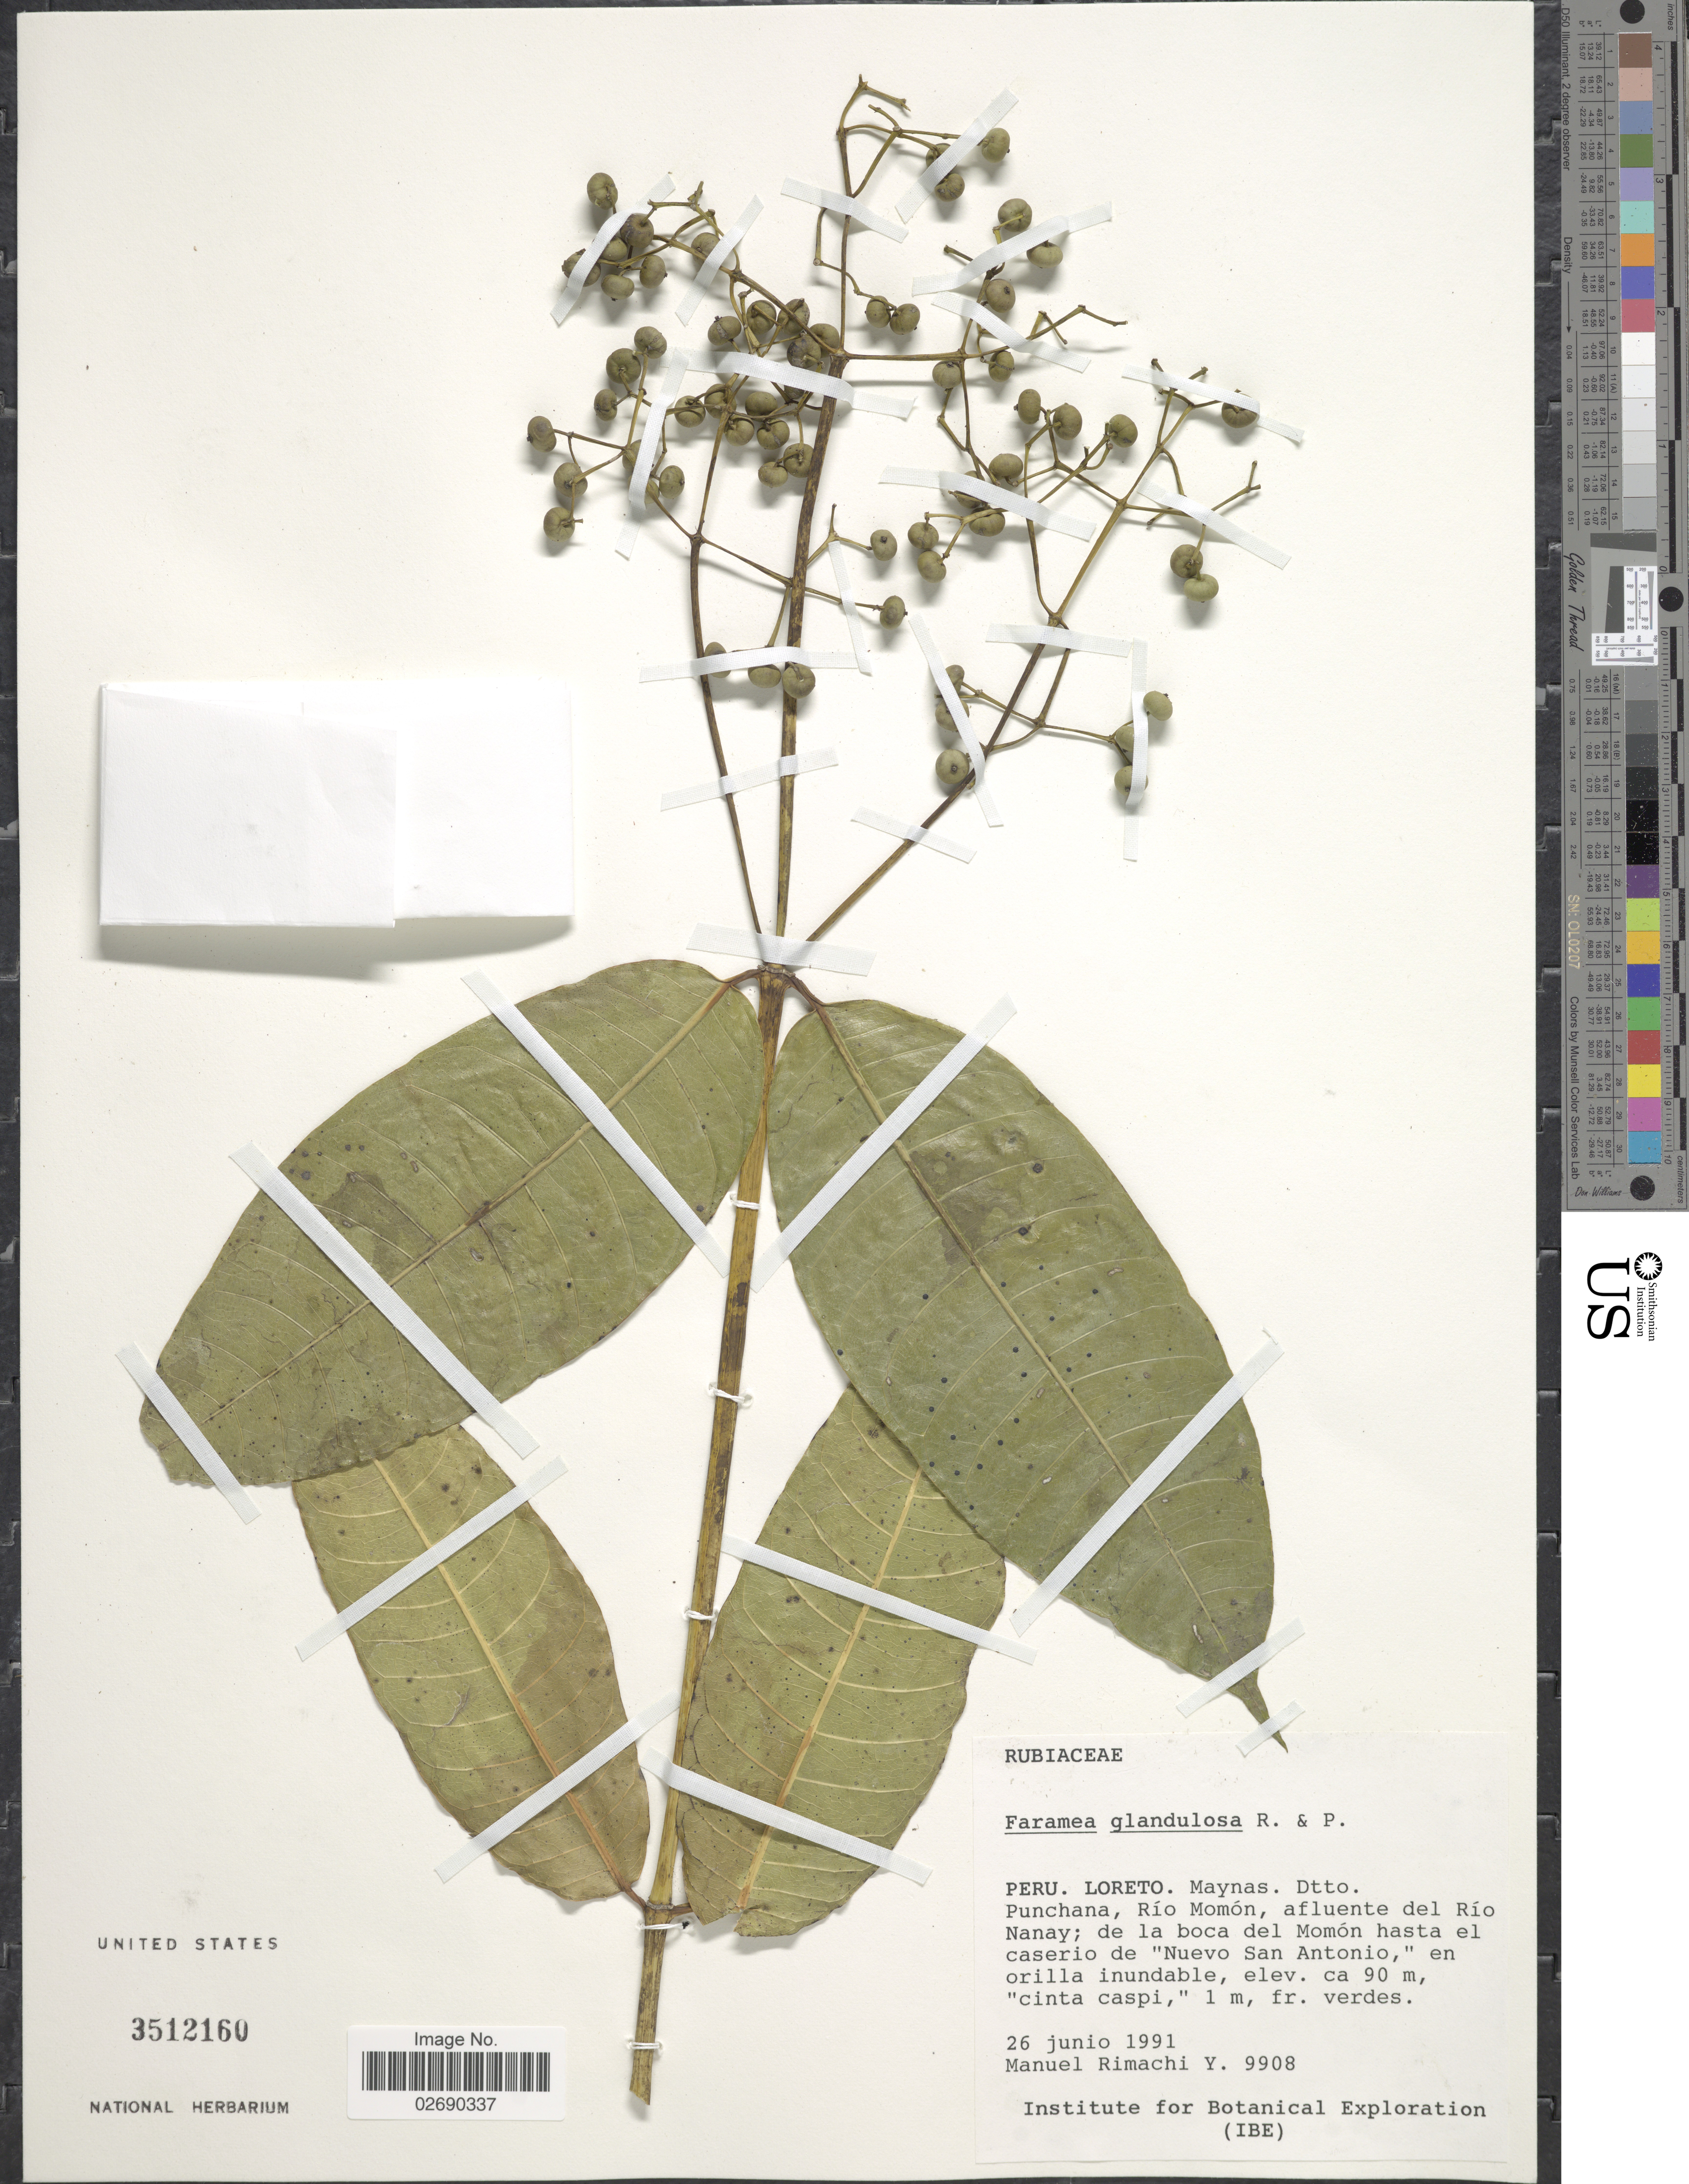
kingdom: Plantae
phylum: Tracheophyta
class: Magnoliopsida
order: Gentianales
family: Rubiaceae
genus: Faramea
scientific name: Faramea glandulosa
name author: Poepp.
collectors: M. Rimachi Y.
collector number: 9908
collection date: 1991-06-26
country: Peru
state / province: Loreto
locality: Maynas. Dtto Punchana, Río Momón, afluente del Río Nanay; de la boca del Momón hasta el caserio de 'Nuevo San Antonio,' en orilla inundable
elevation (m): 90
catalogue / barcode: US 3512160